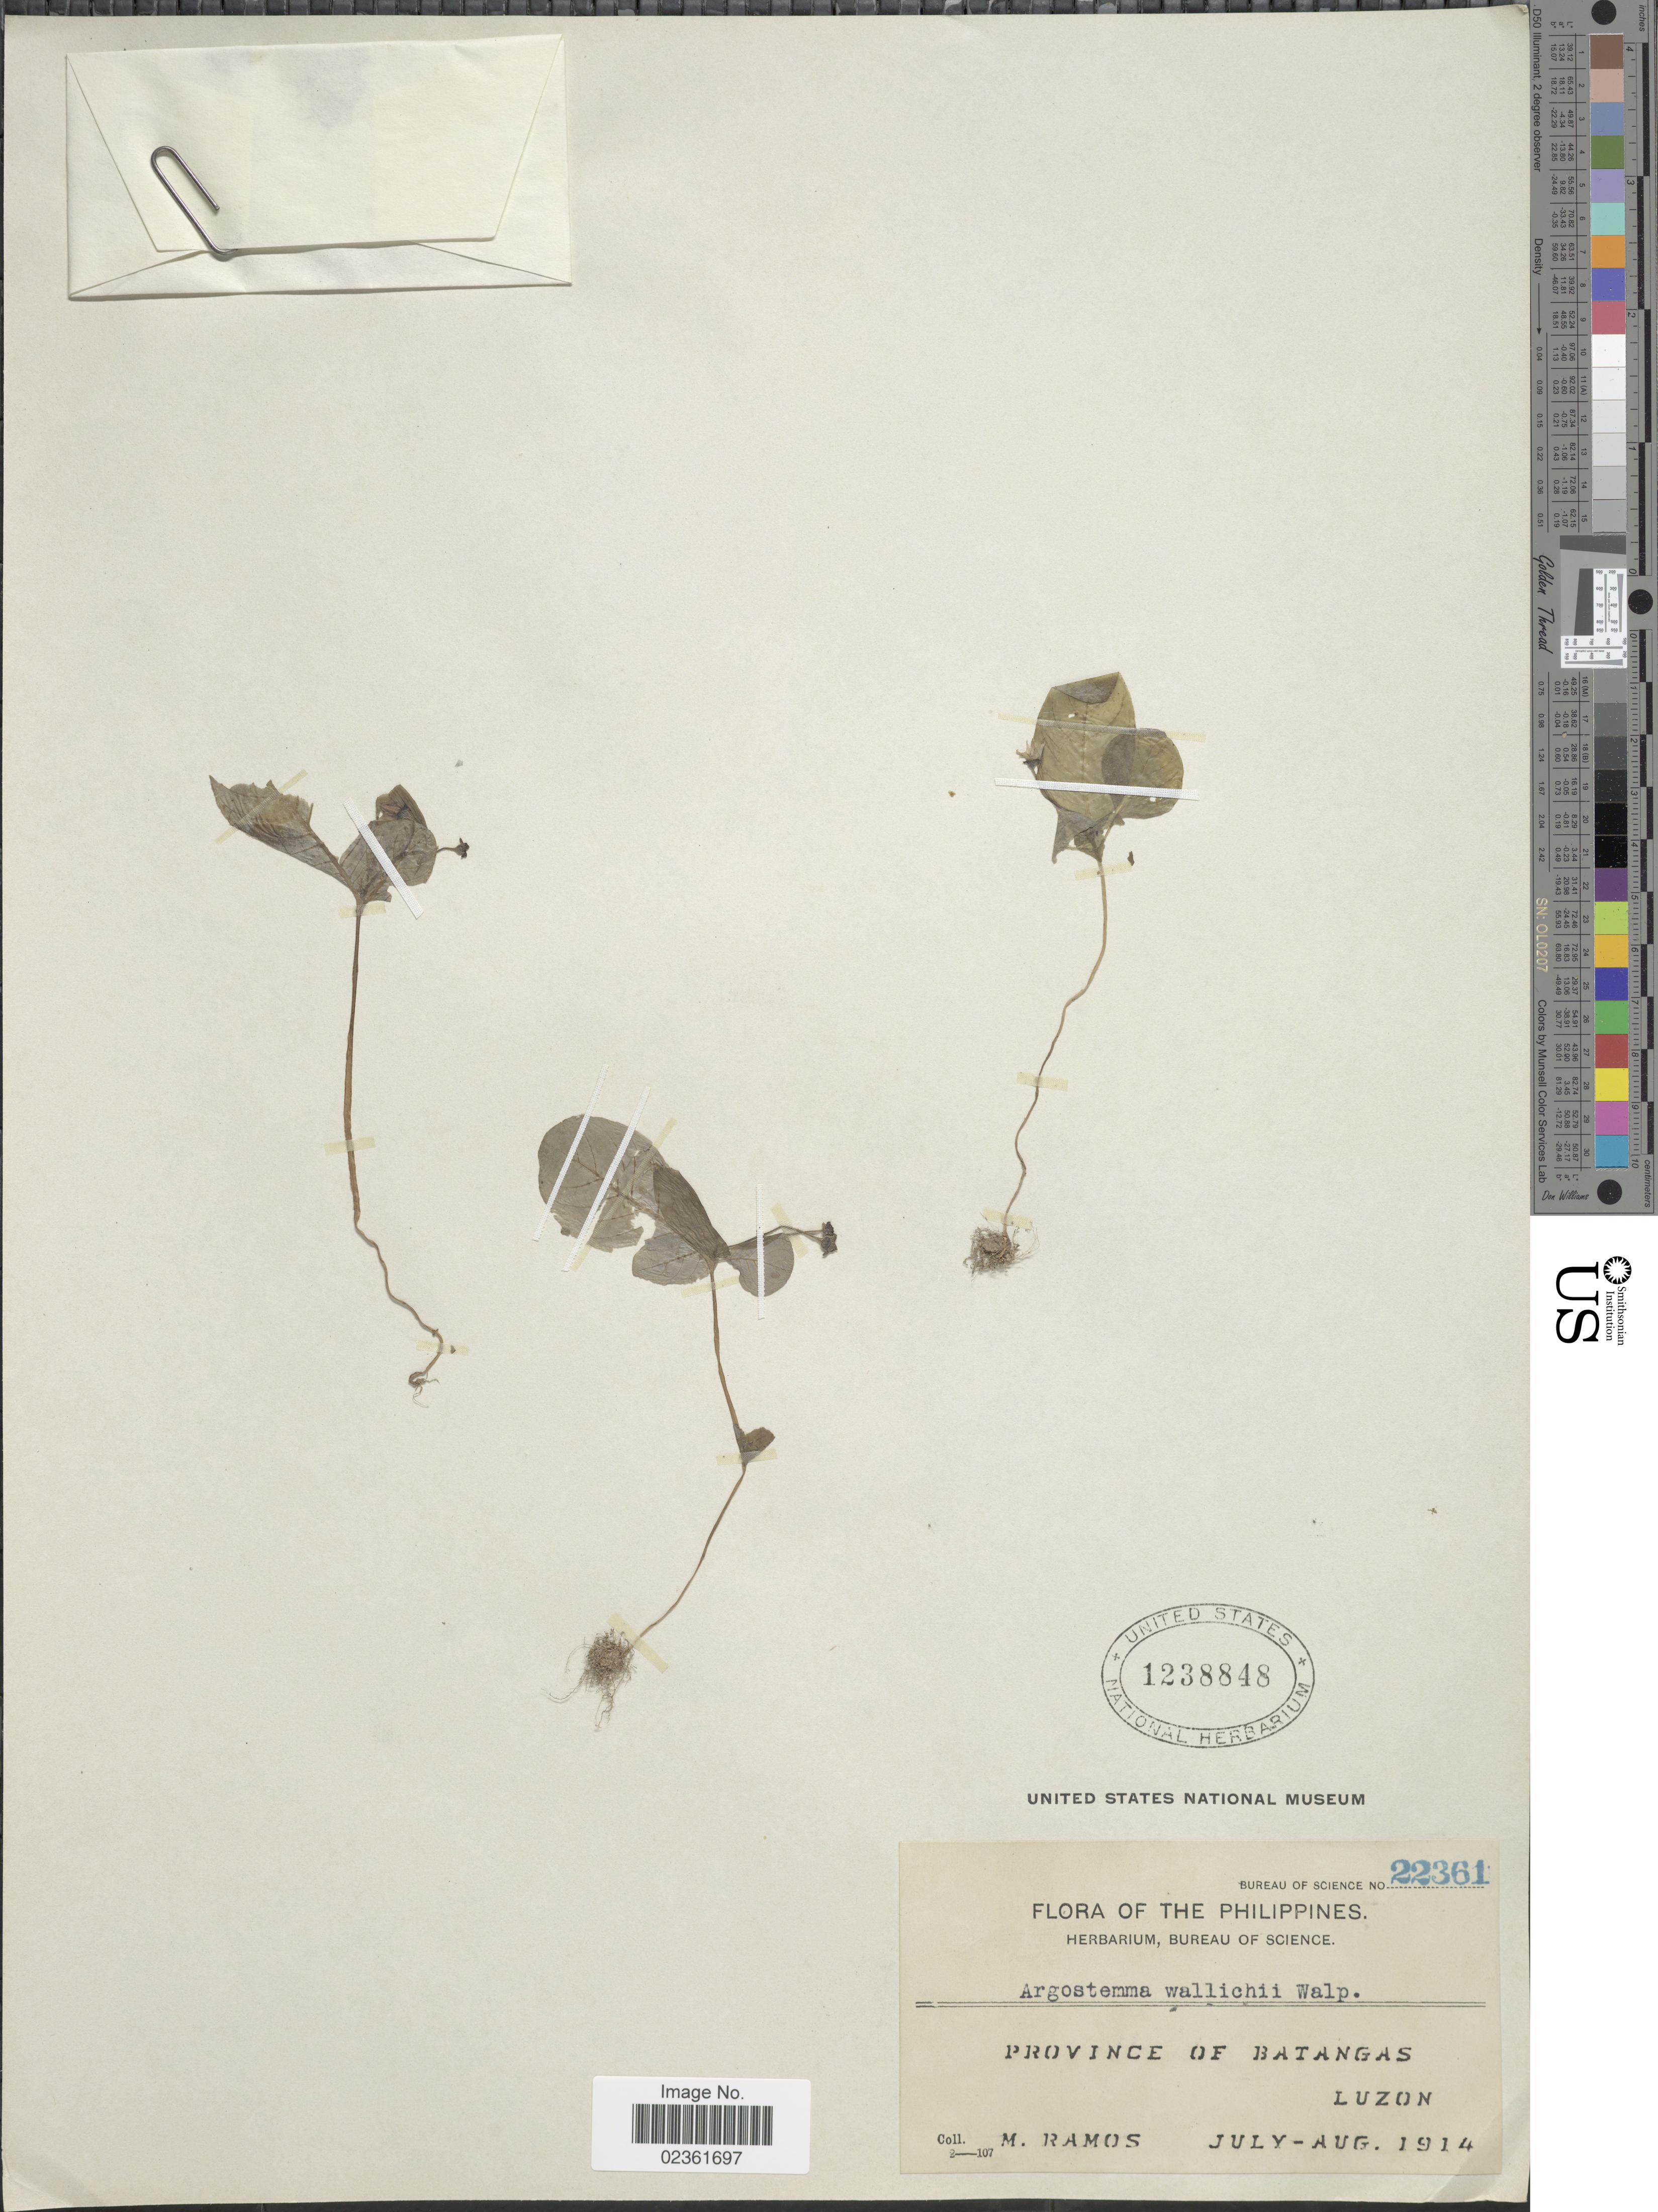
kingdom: Plantae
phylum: Tracheophyta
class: Magnoliopsida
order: Gentianales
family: Rubiaceae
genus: Argostemma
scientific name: Argostemma wallichii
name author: Walp.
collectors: M. Ramos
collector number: Bureau of Science 22361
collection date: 1914-07/1914-08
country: Philippines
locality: Province of Batangas, Luzon.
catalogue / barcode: US 1238848